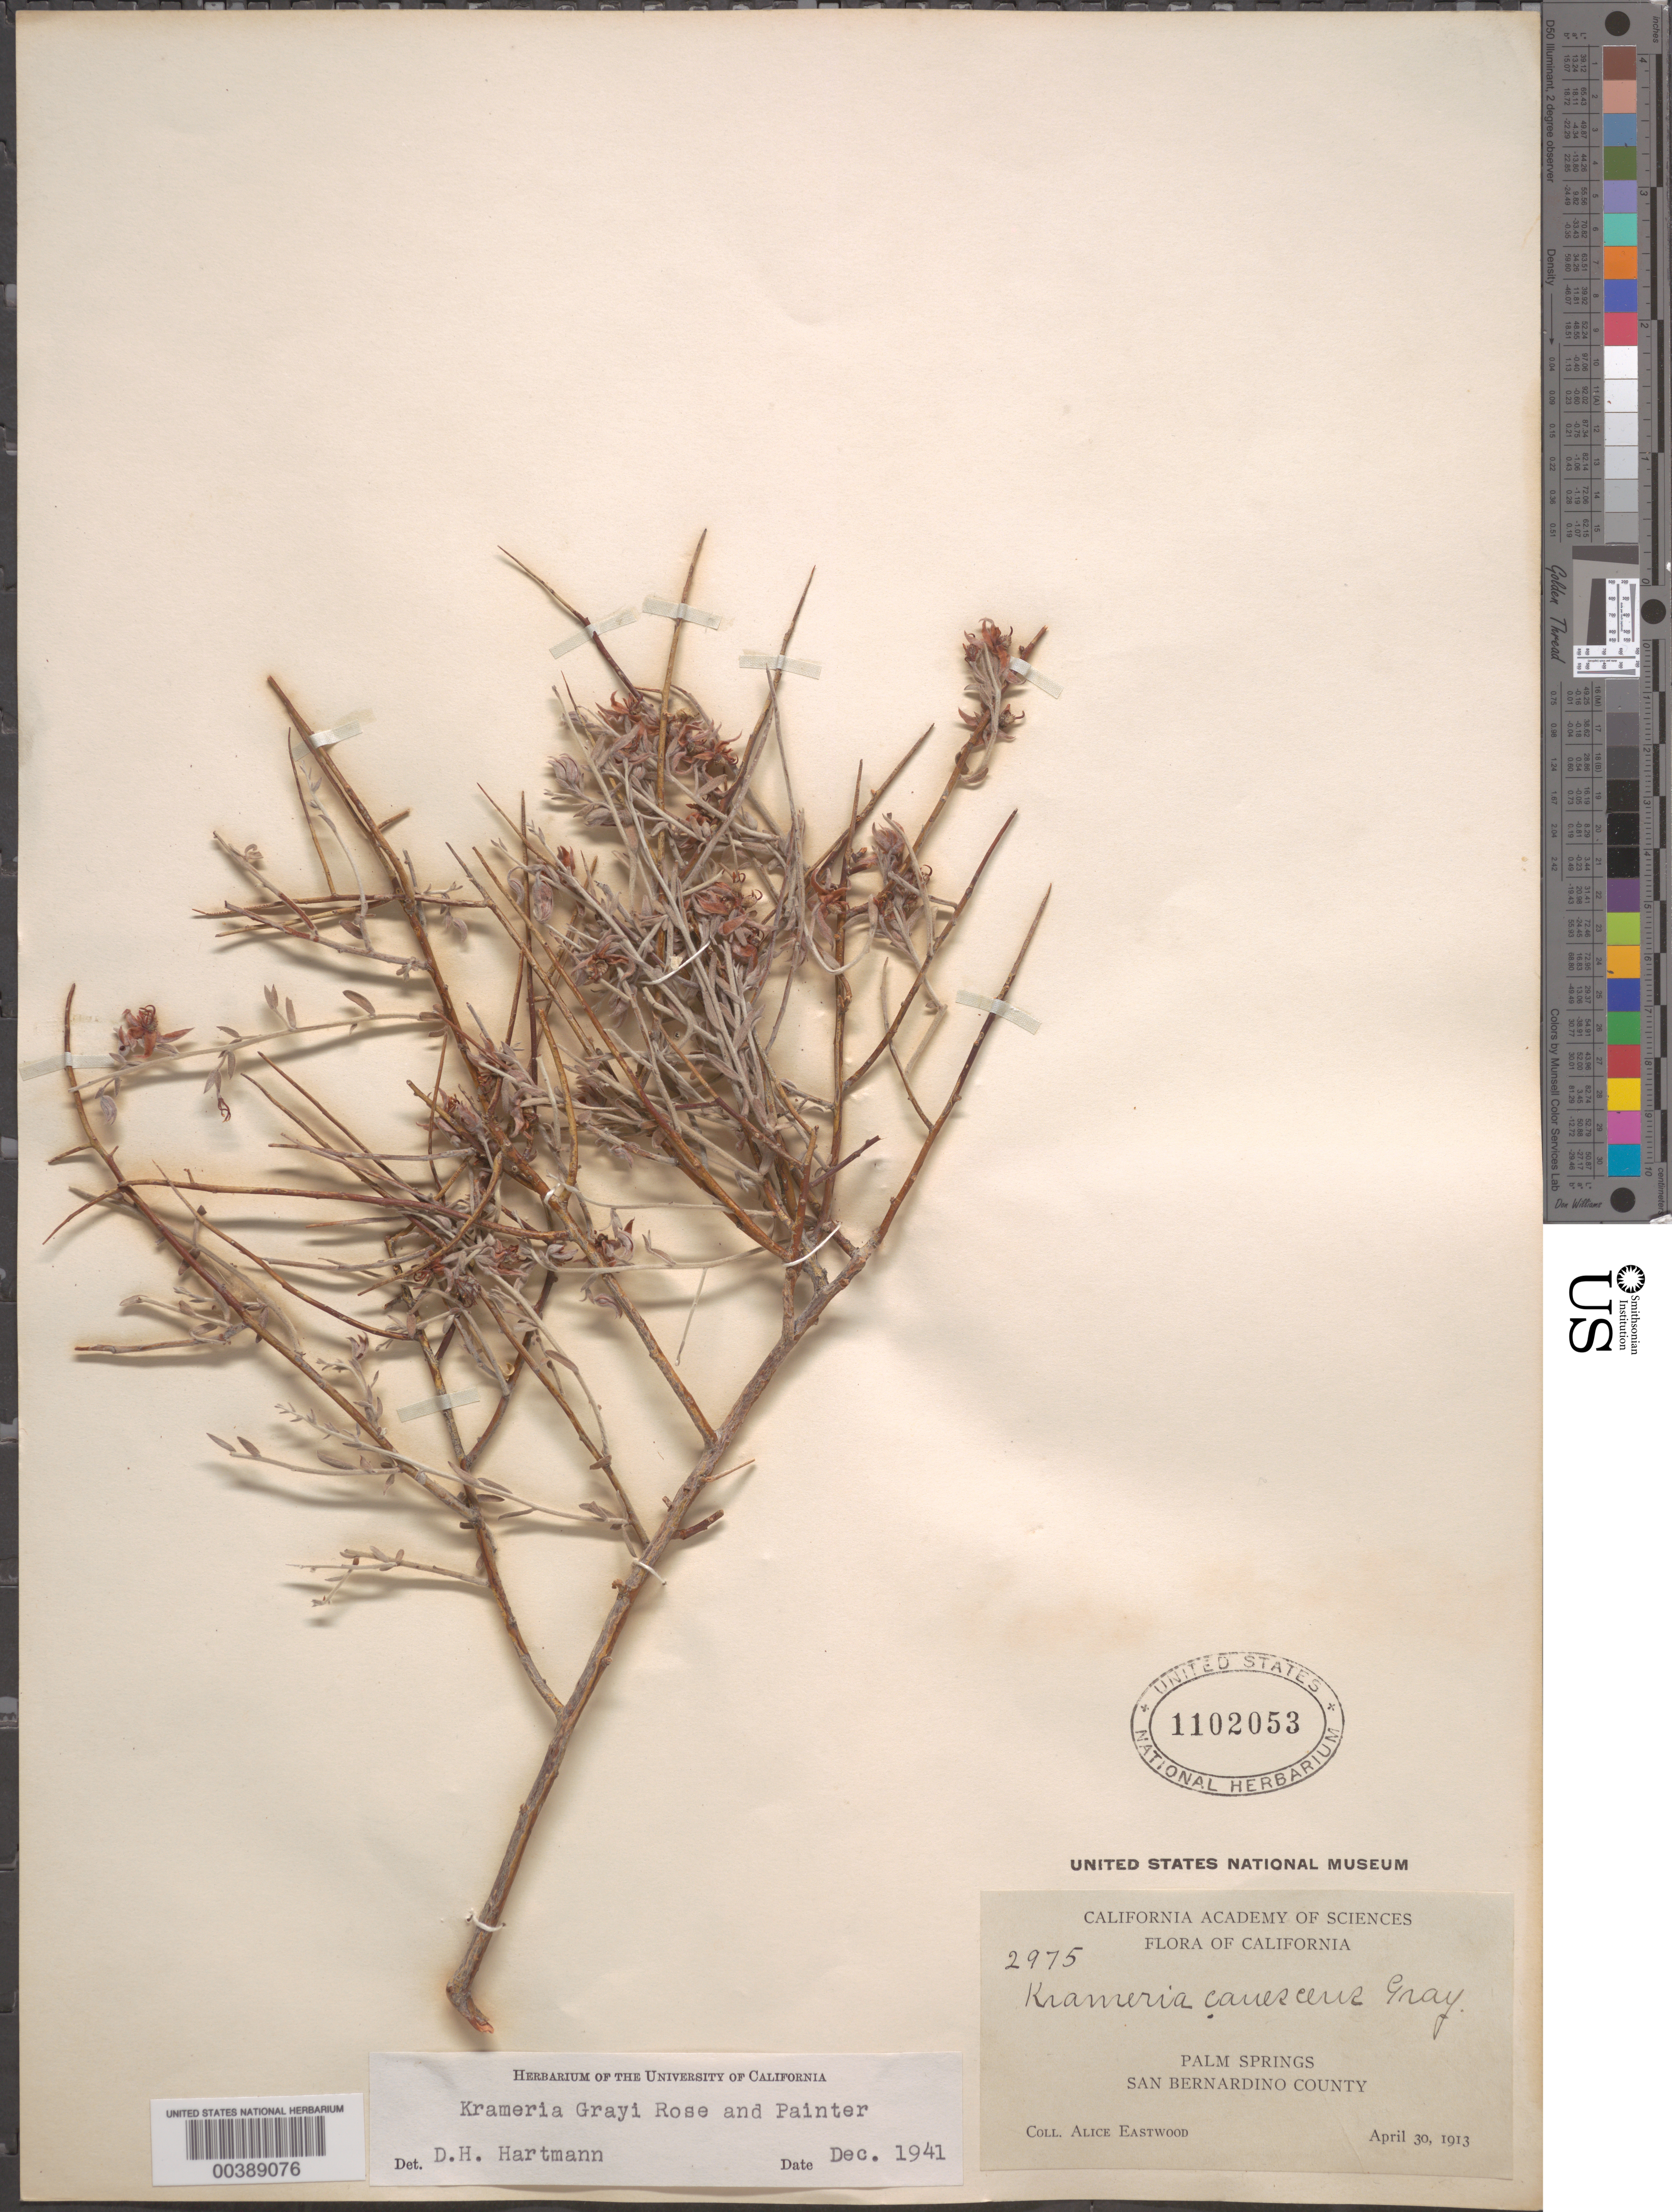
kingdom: Plantae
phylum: Tracheophyta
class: Magnoliopsida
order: Zygophyllales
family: Krameriaceae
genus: Krameria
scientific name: Krameria grayi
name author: Rose & J.H. Painter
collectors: A. Eastwood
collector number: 2975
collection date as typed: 30 Apr 1913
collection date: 1913-04-30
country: United States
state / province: California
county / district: Riverside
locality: Palm Springs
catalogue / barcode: US 1102053